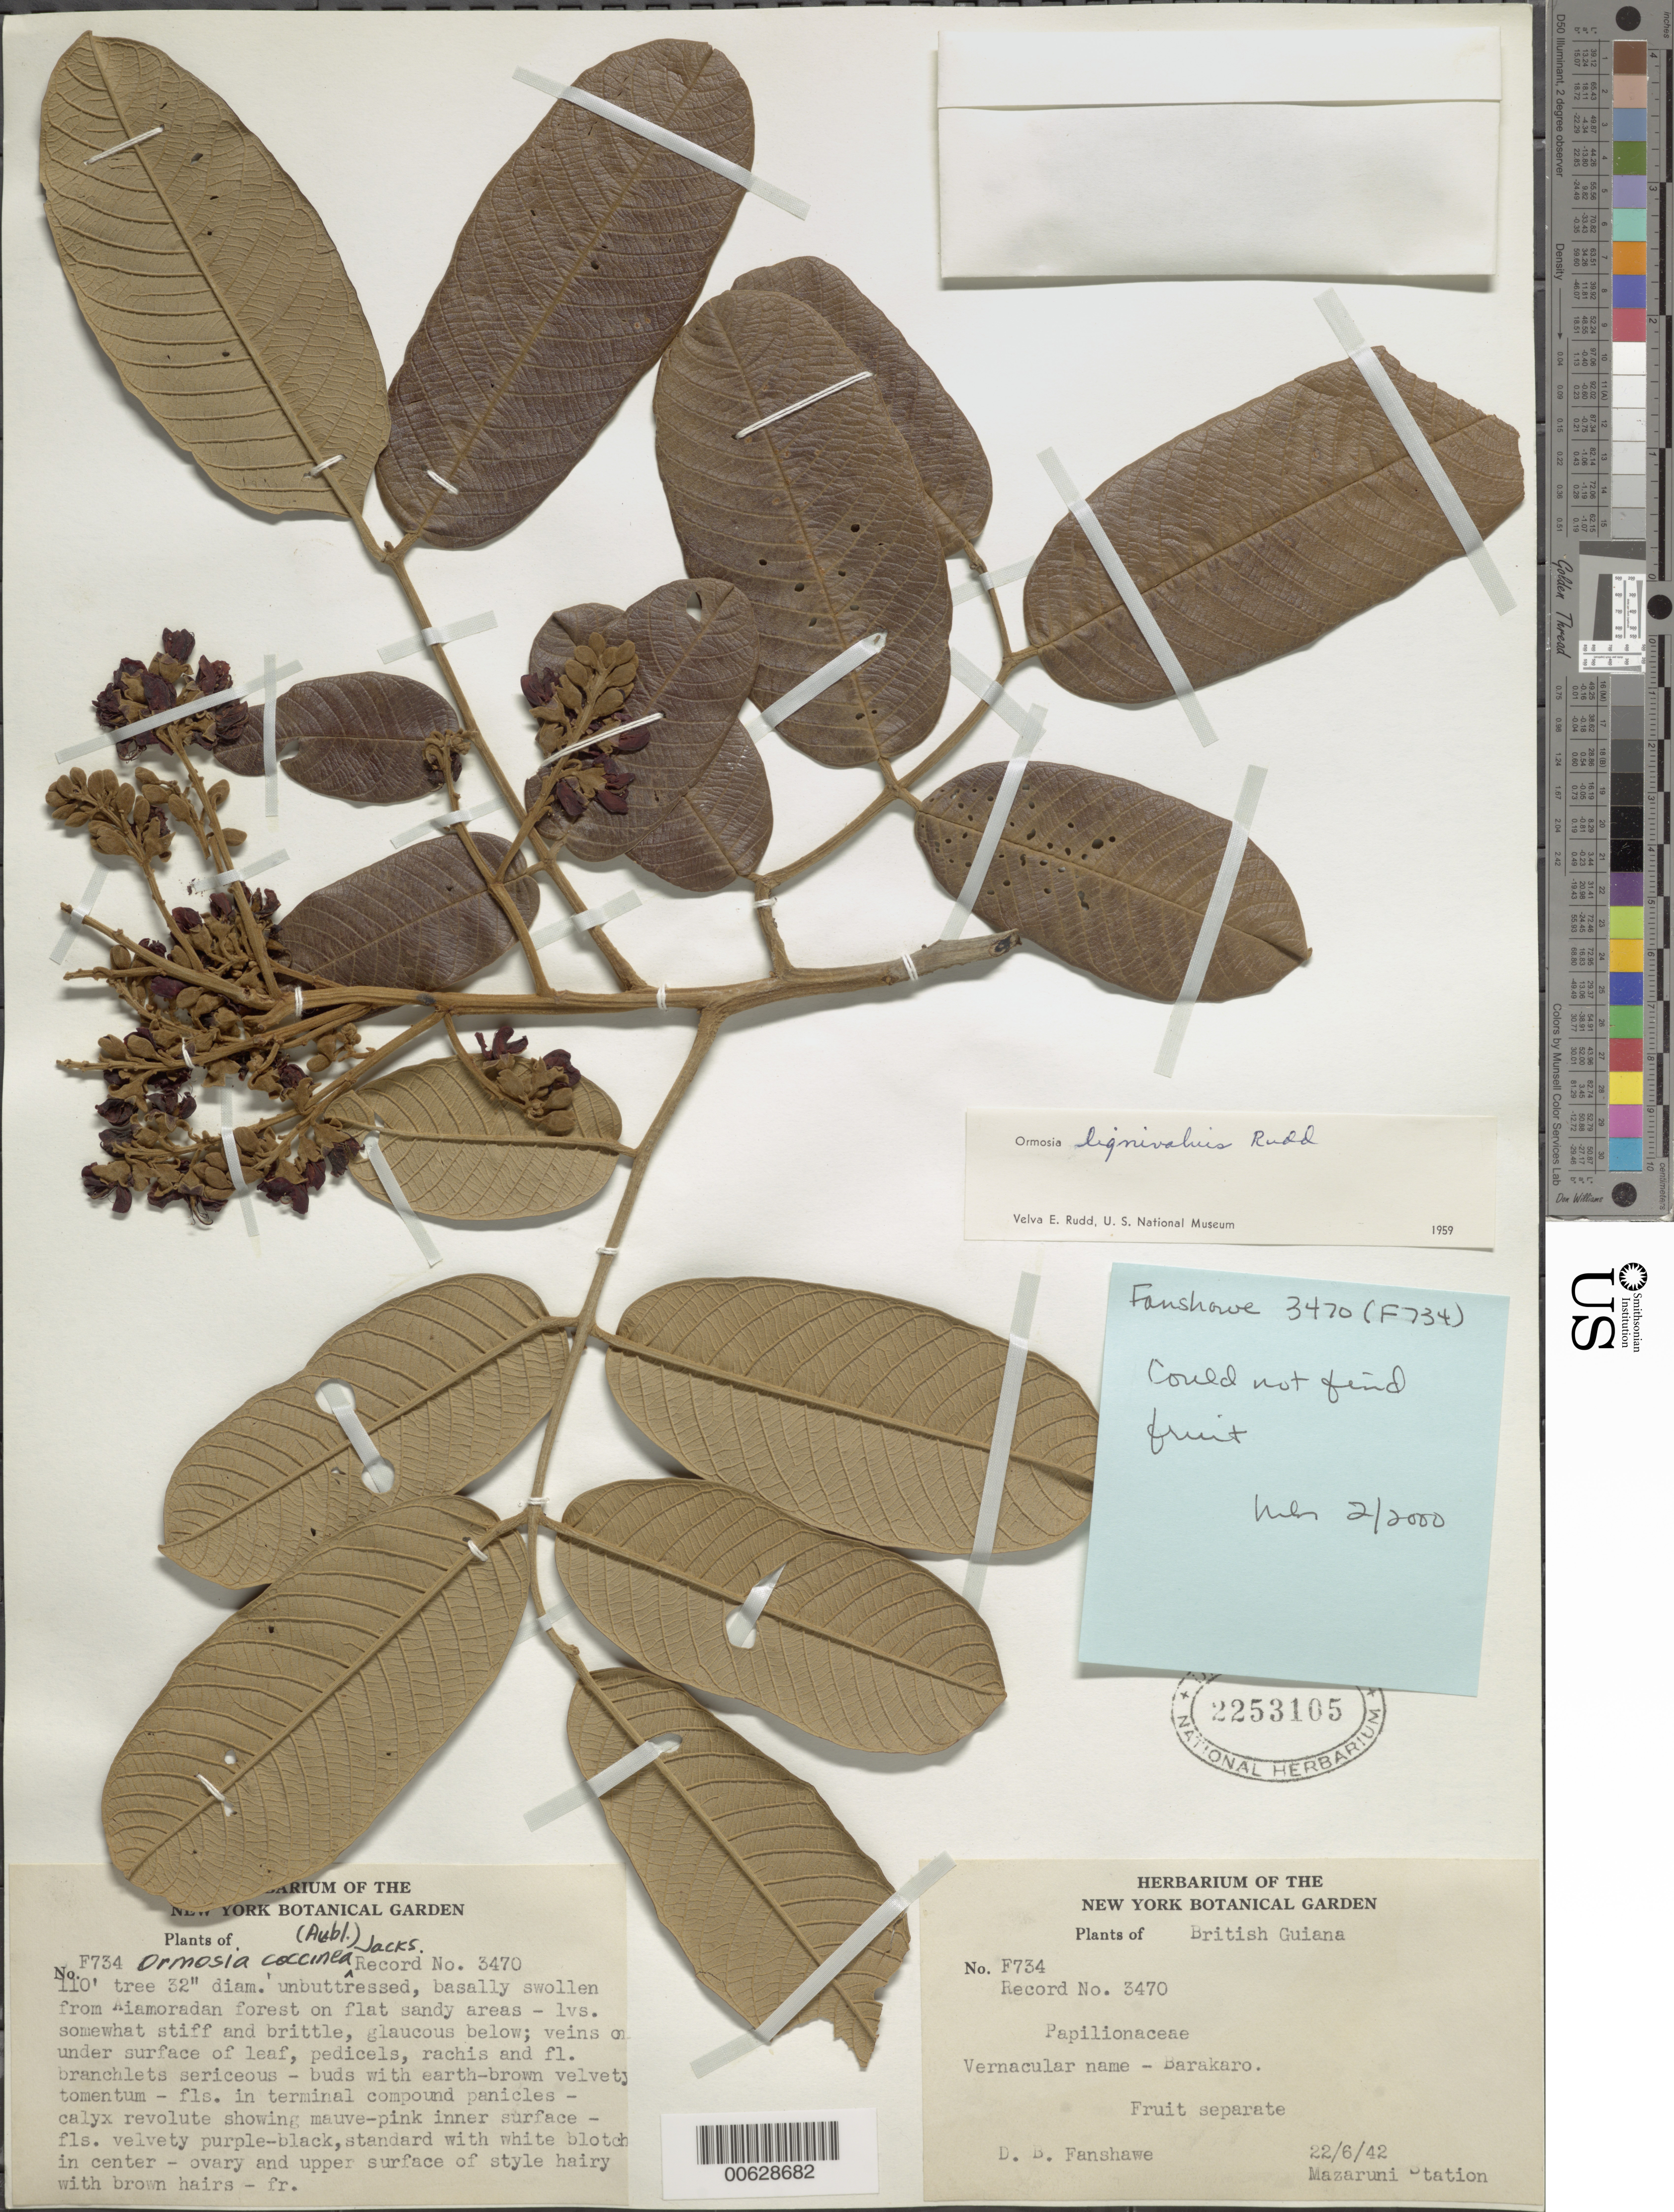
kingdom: Plantae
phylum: Tracheophyta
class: Magnoliopsida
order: Fabales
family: Fabaceae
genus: Ormosia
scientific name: Ormosia lignivalvis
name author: Rudd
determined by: Rudd, V. E.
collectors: D. B. Fanshawe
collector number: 3470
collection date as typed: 22-Jun-42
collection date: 1942-06-22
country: Guyana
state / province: Cuyuni-Mazaruni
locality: Mazaruni Station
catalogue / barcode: US 2253105